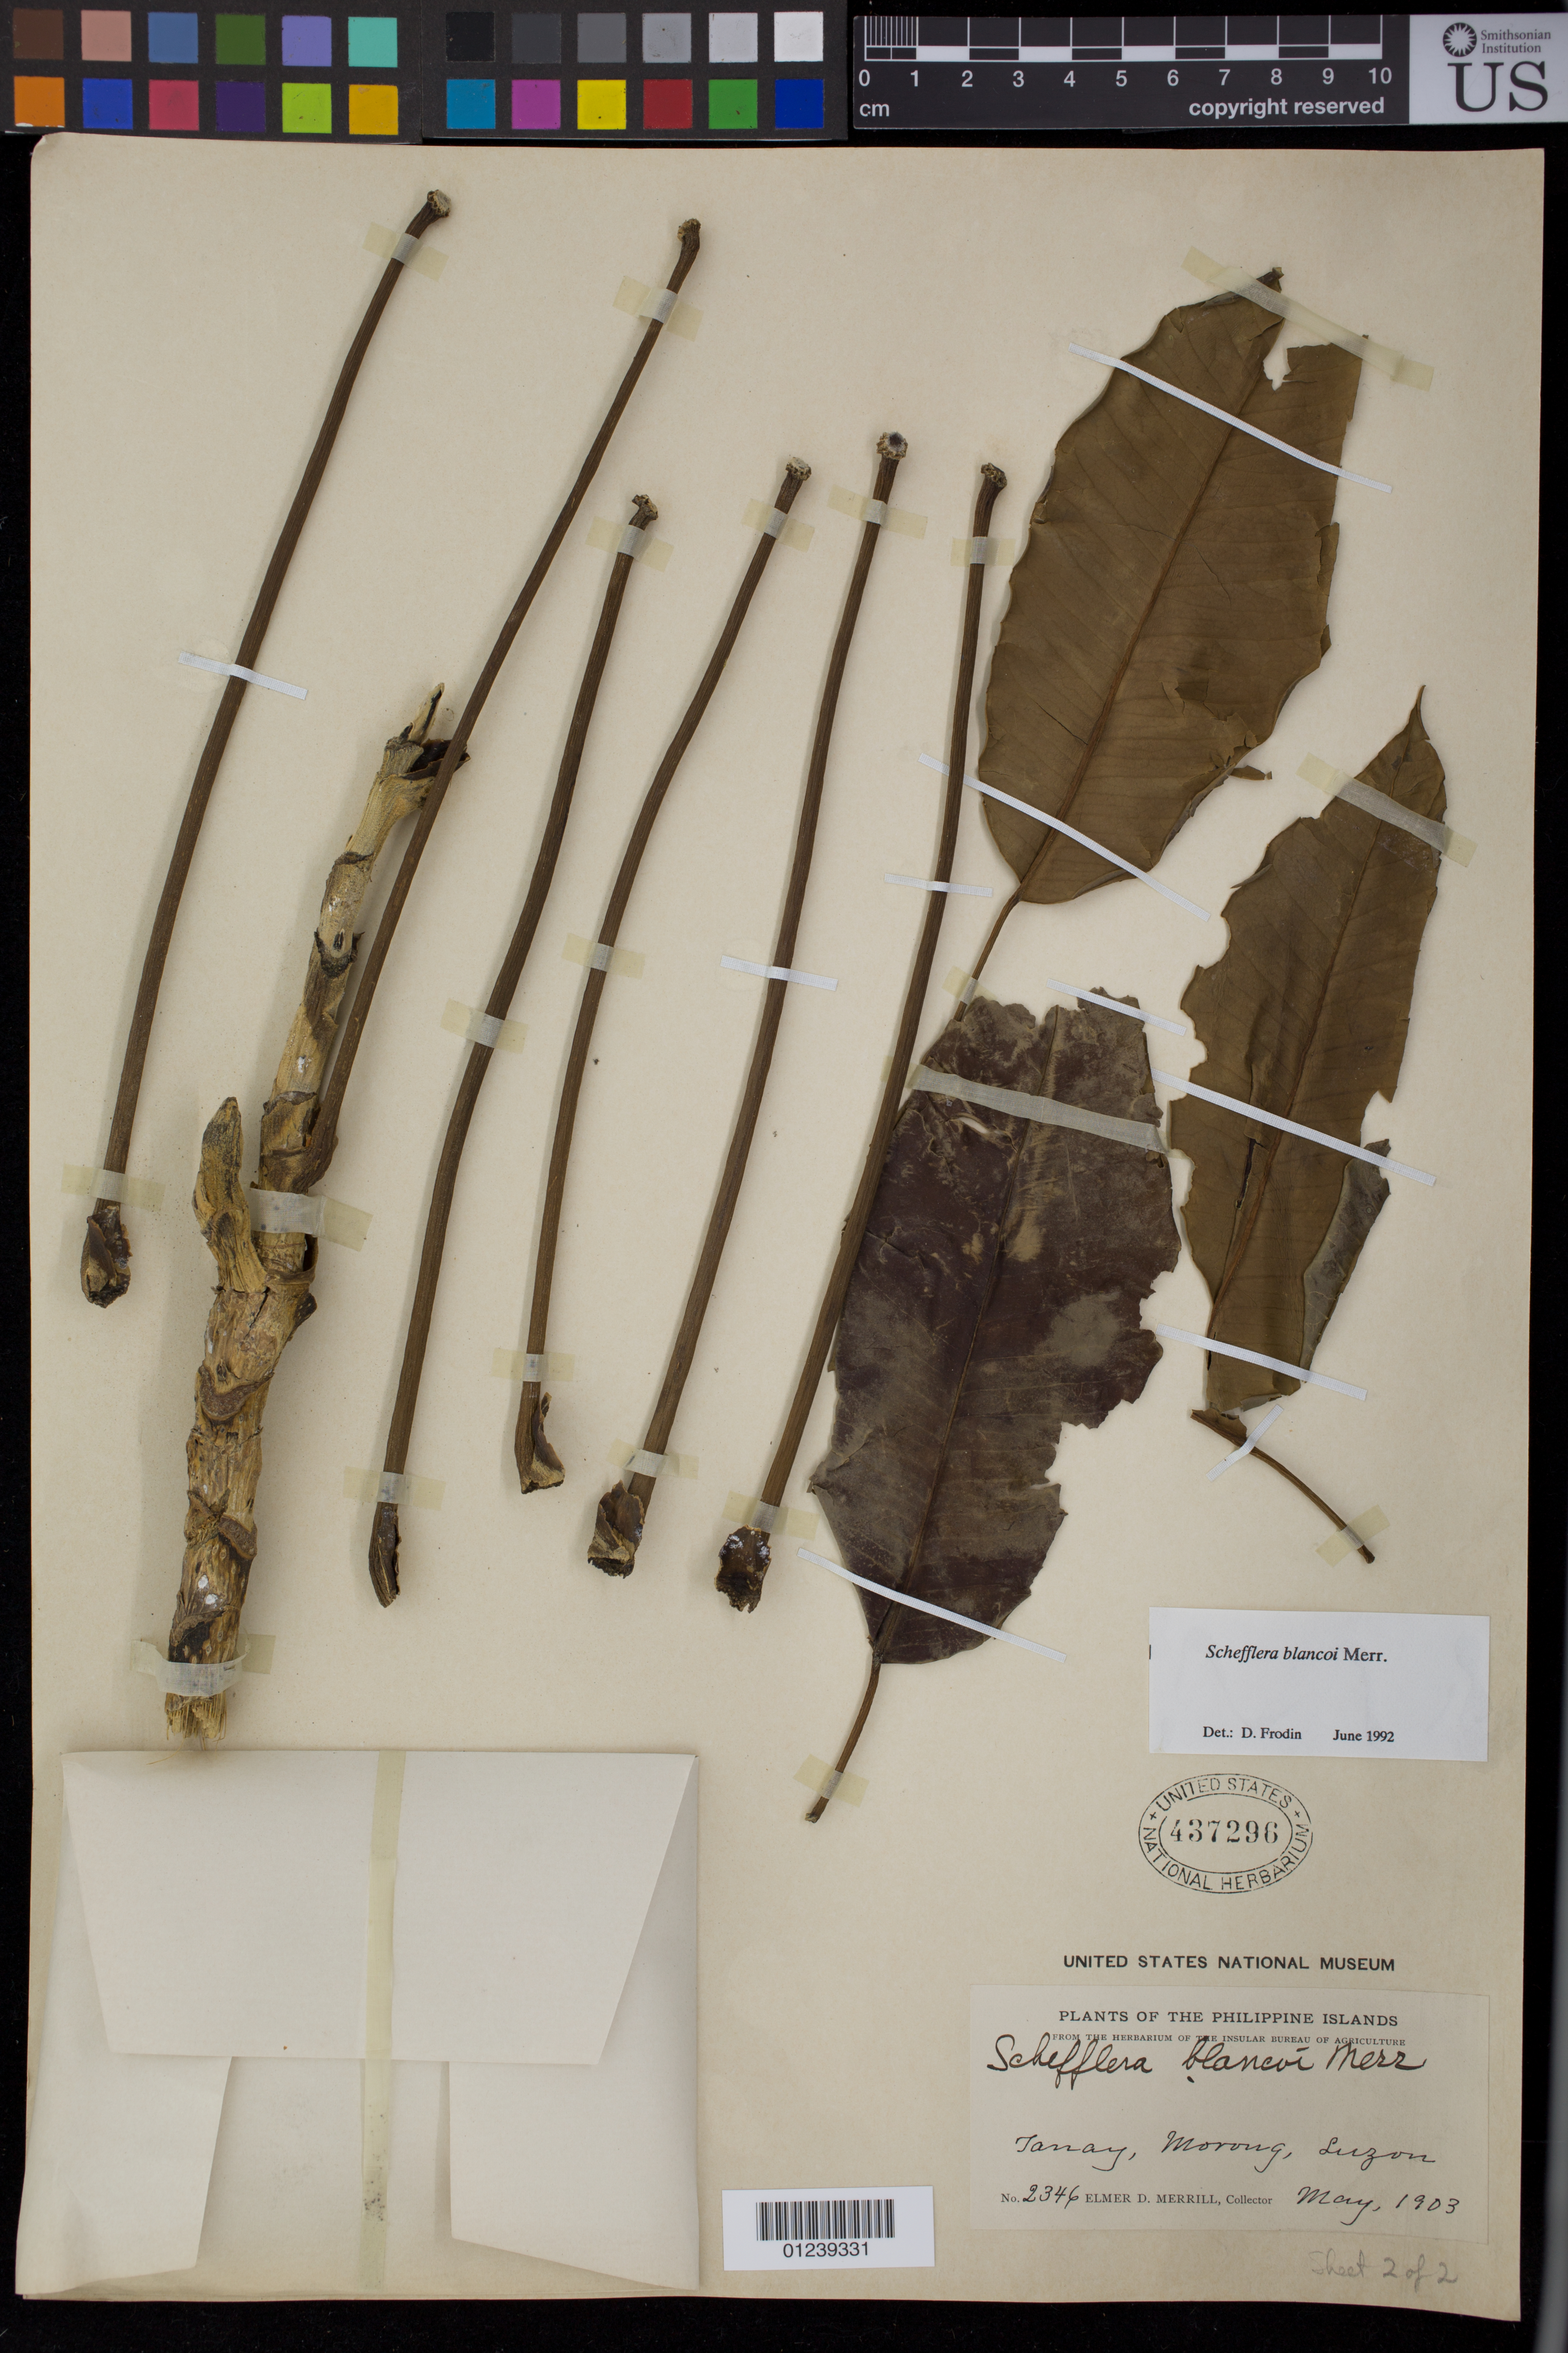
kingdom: Plantae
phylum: Tracheophyta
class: Magnoliopsida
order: Apiales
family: Araliaceae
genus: Schefflera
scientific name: Schefflera blancoi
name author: Merr.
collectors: E. D. Merrill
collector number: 2346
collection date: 1903-05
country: Philippines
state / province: Calabarzon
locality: Tanay, Morong, Luzon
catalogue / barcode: US 437296